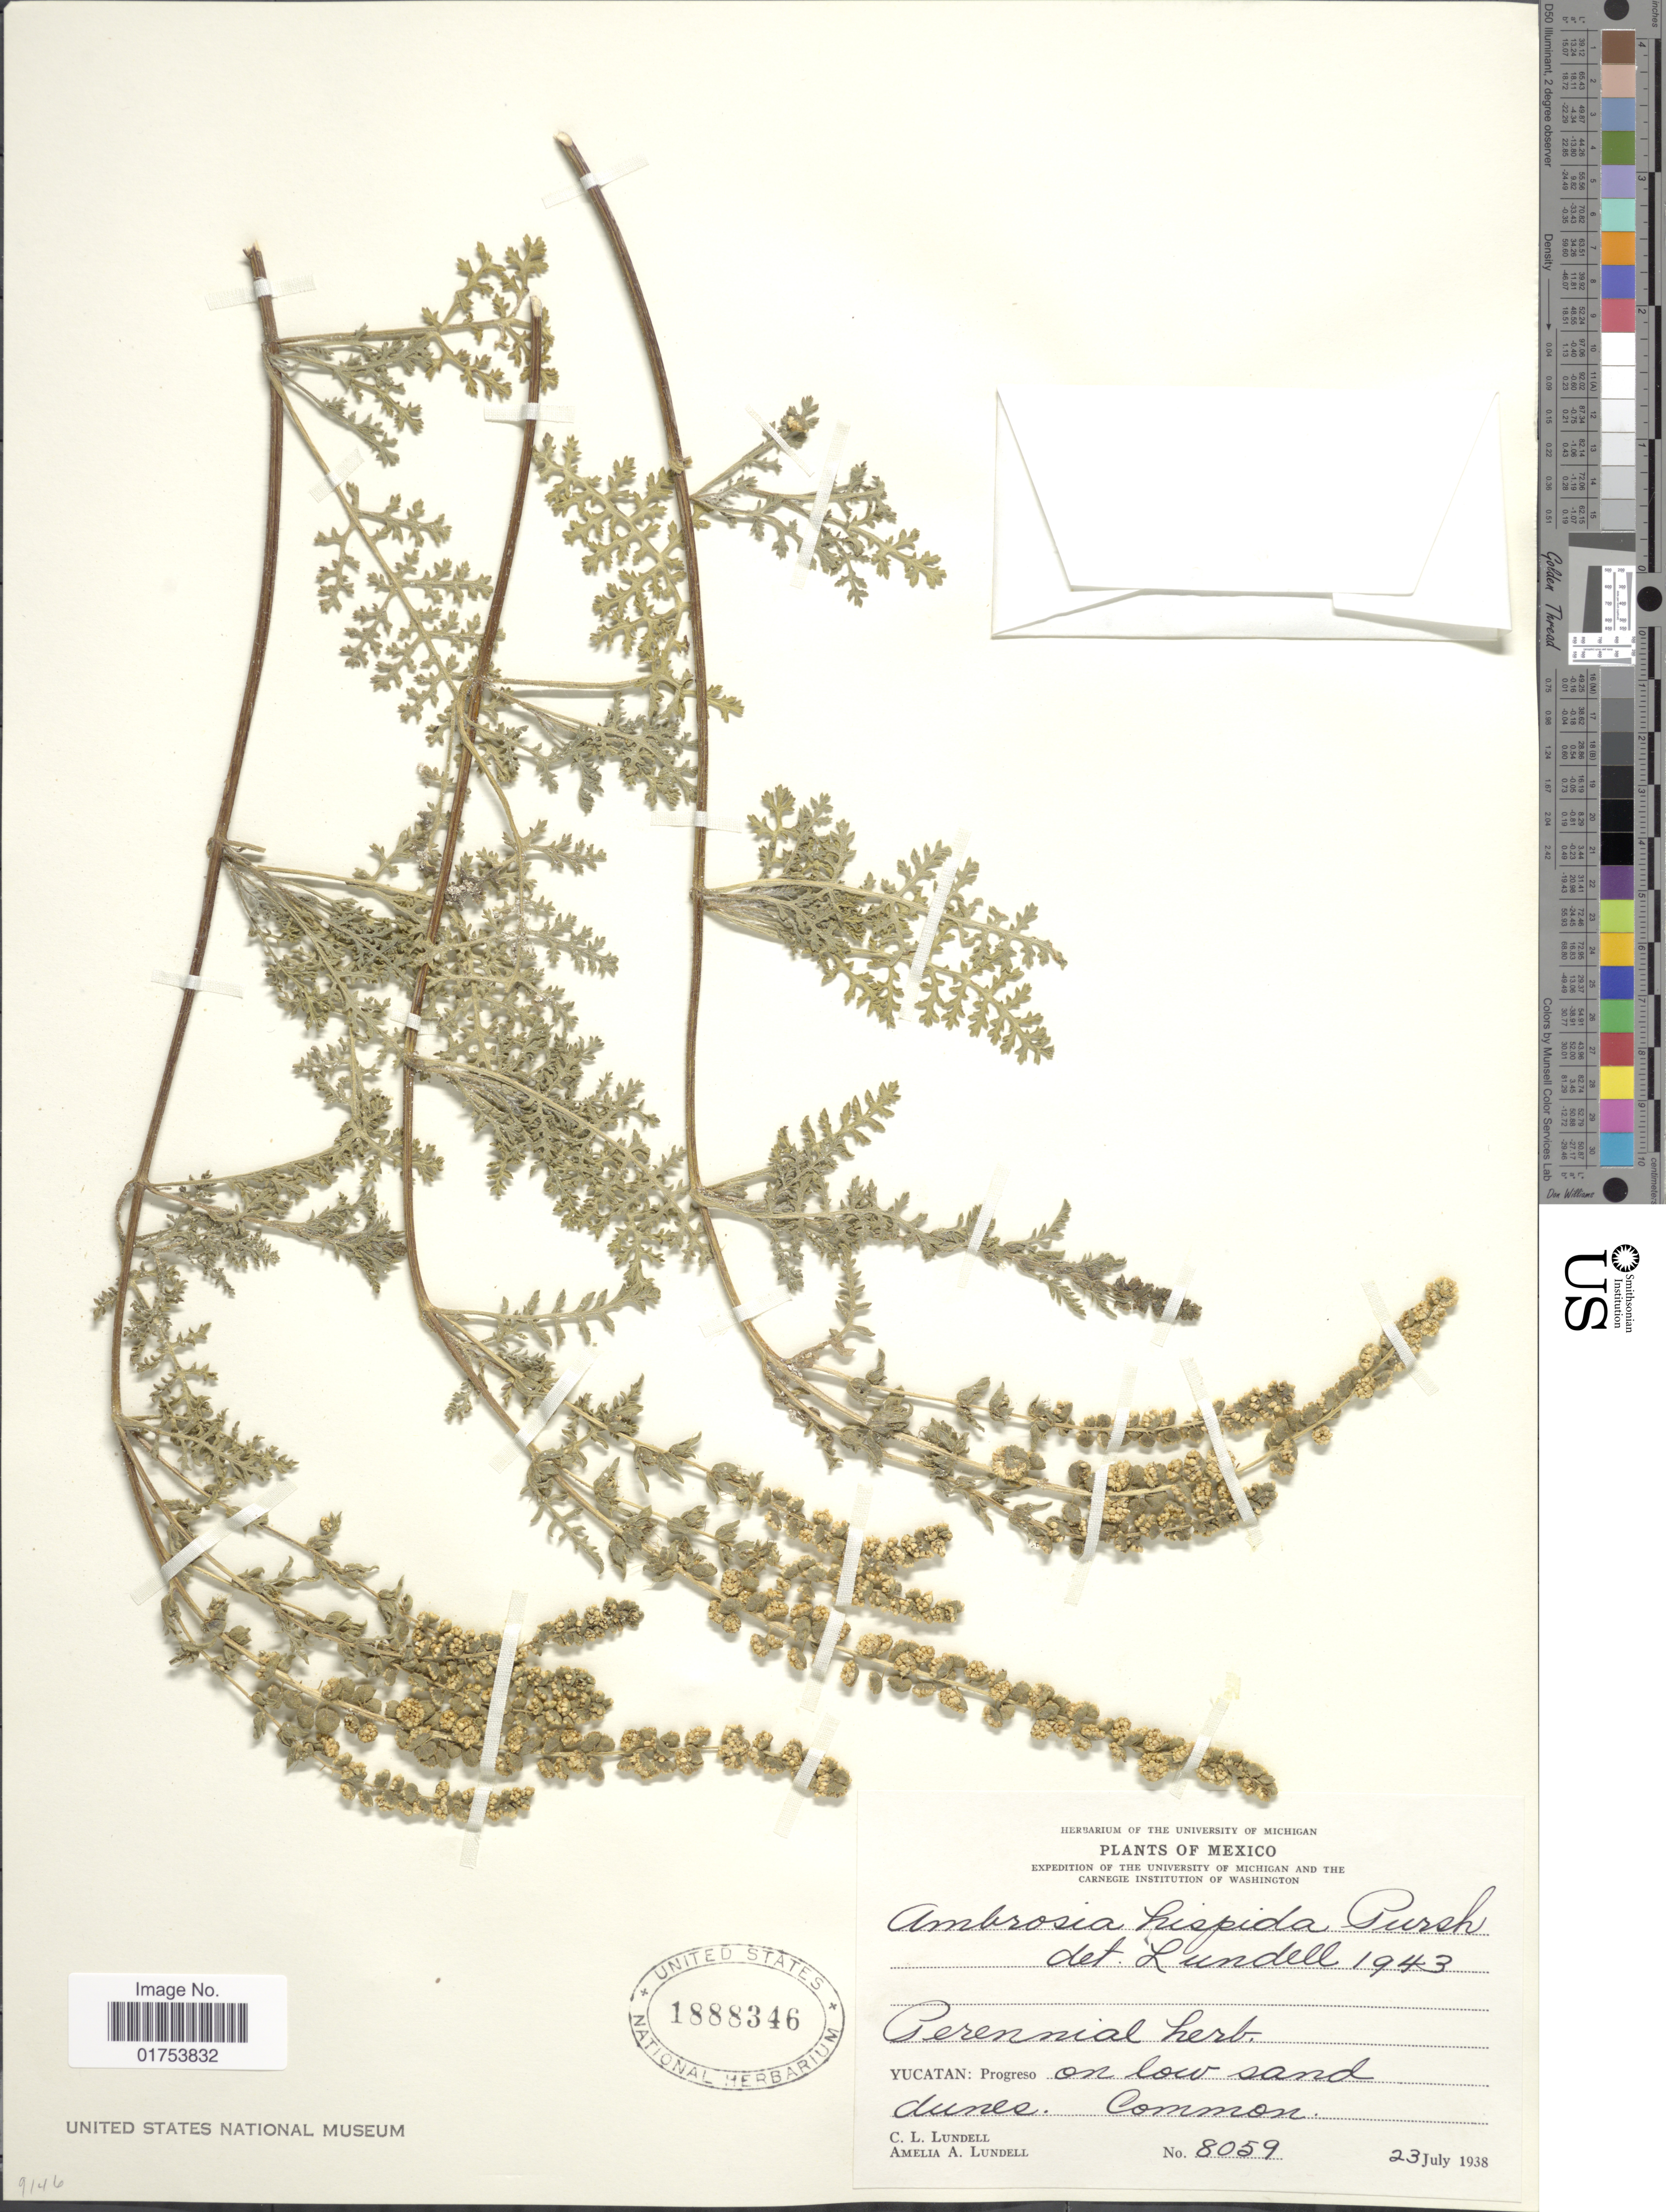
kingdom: Plantae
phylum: Tracheophyta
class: Magnoliopsida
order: Asterales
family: Asteraceae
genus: Ambrosia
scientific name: Ambrosia hispida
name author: Pursh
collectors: C. L. Lundell & A. A. Lundell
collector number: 8059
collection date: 1938-07-23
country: Mexico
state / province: Yucatán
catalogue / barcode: US 1888346